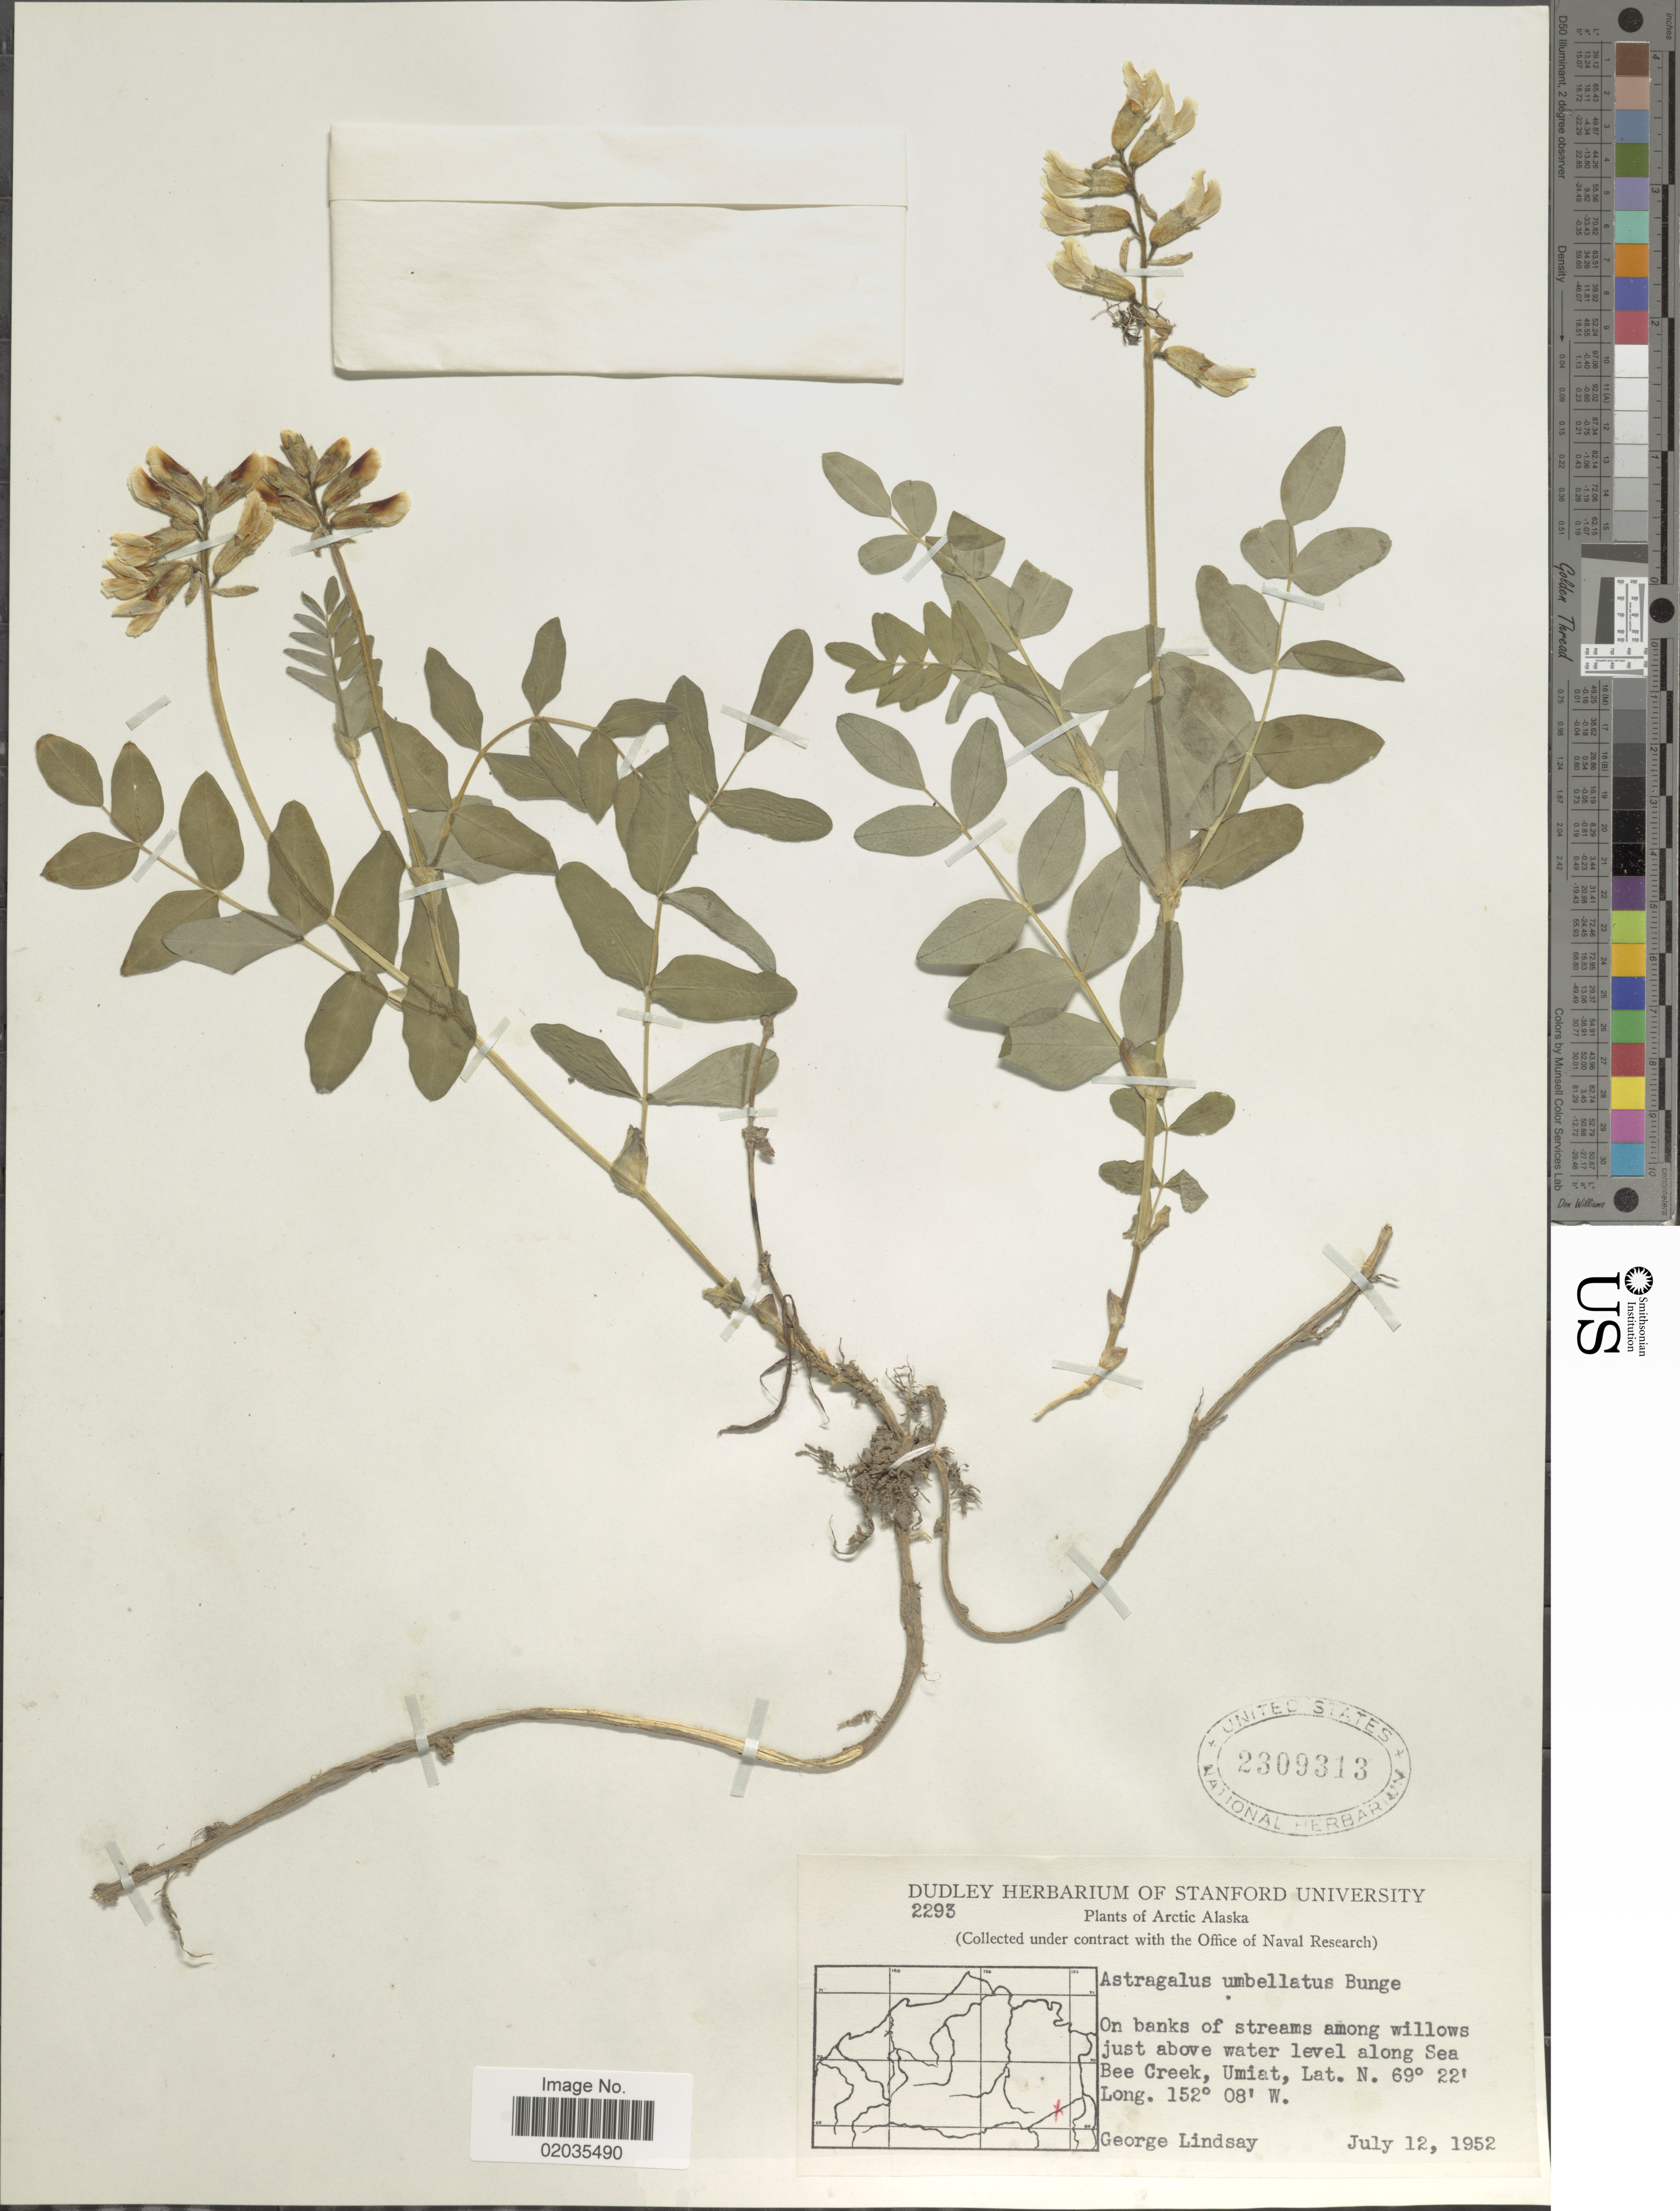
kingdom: Plantae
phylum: Tracheophyta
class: Magnoliopsida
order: Fabales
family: Fabaceae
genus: Astragalus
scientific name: Astragalus umbellatus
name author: Bunge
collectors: G. Lindsay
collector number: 2293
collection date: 1952-07-12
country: United States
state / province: Alaska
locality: Arctic Alaska. along Sea Bee Creek, Umiat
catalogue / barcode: US 2309313